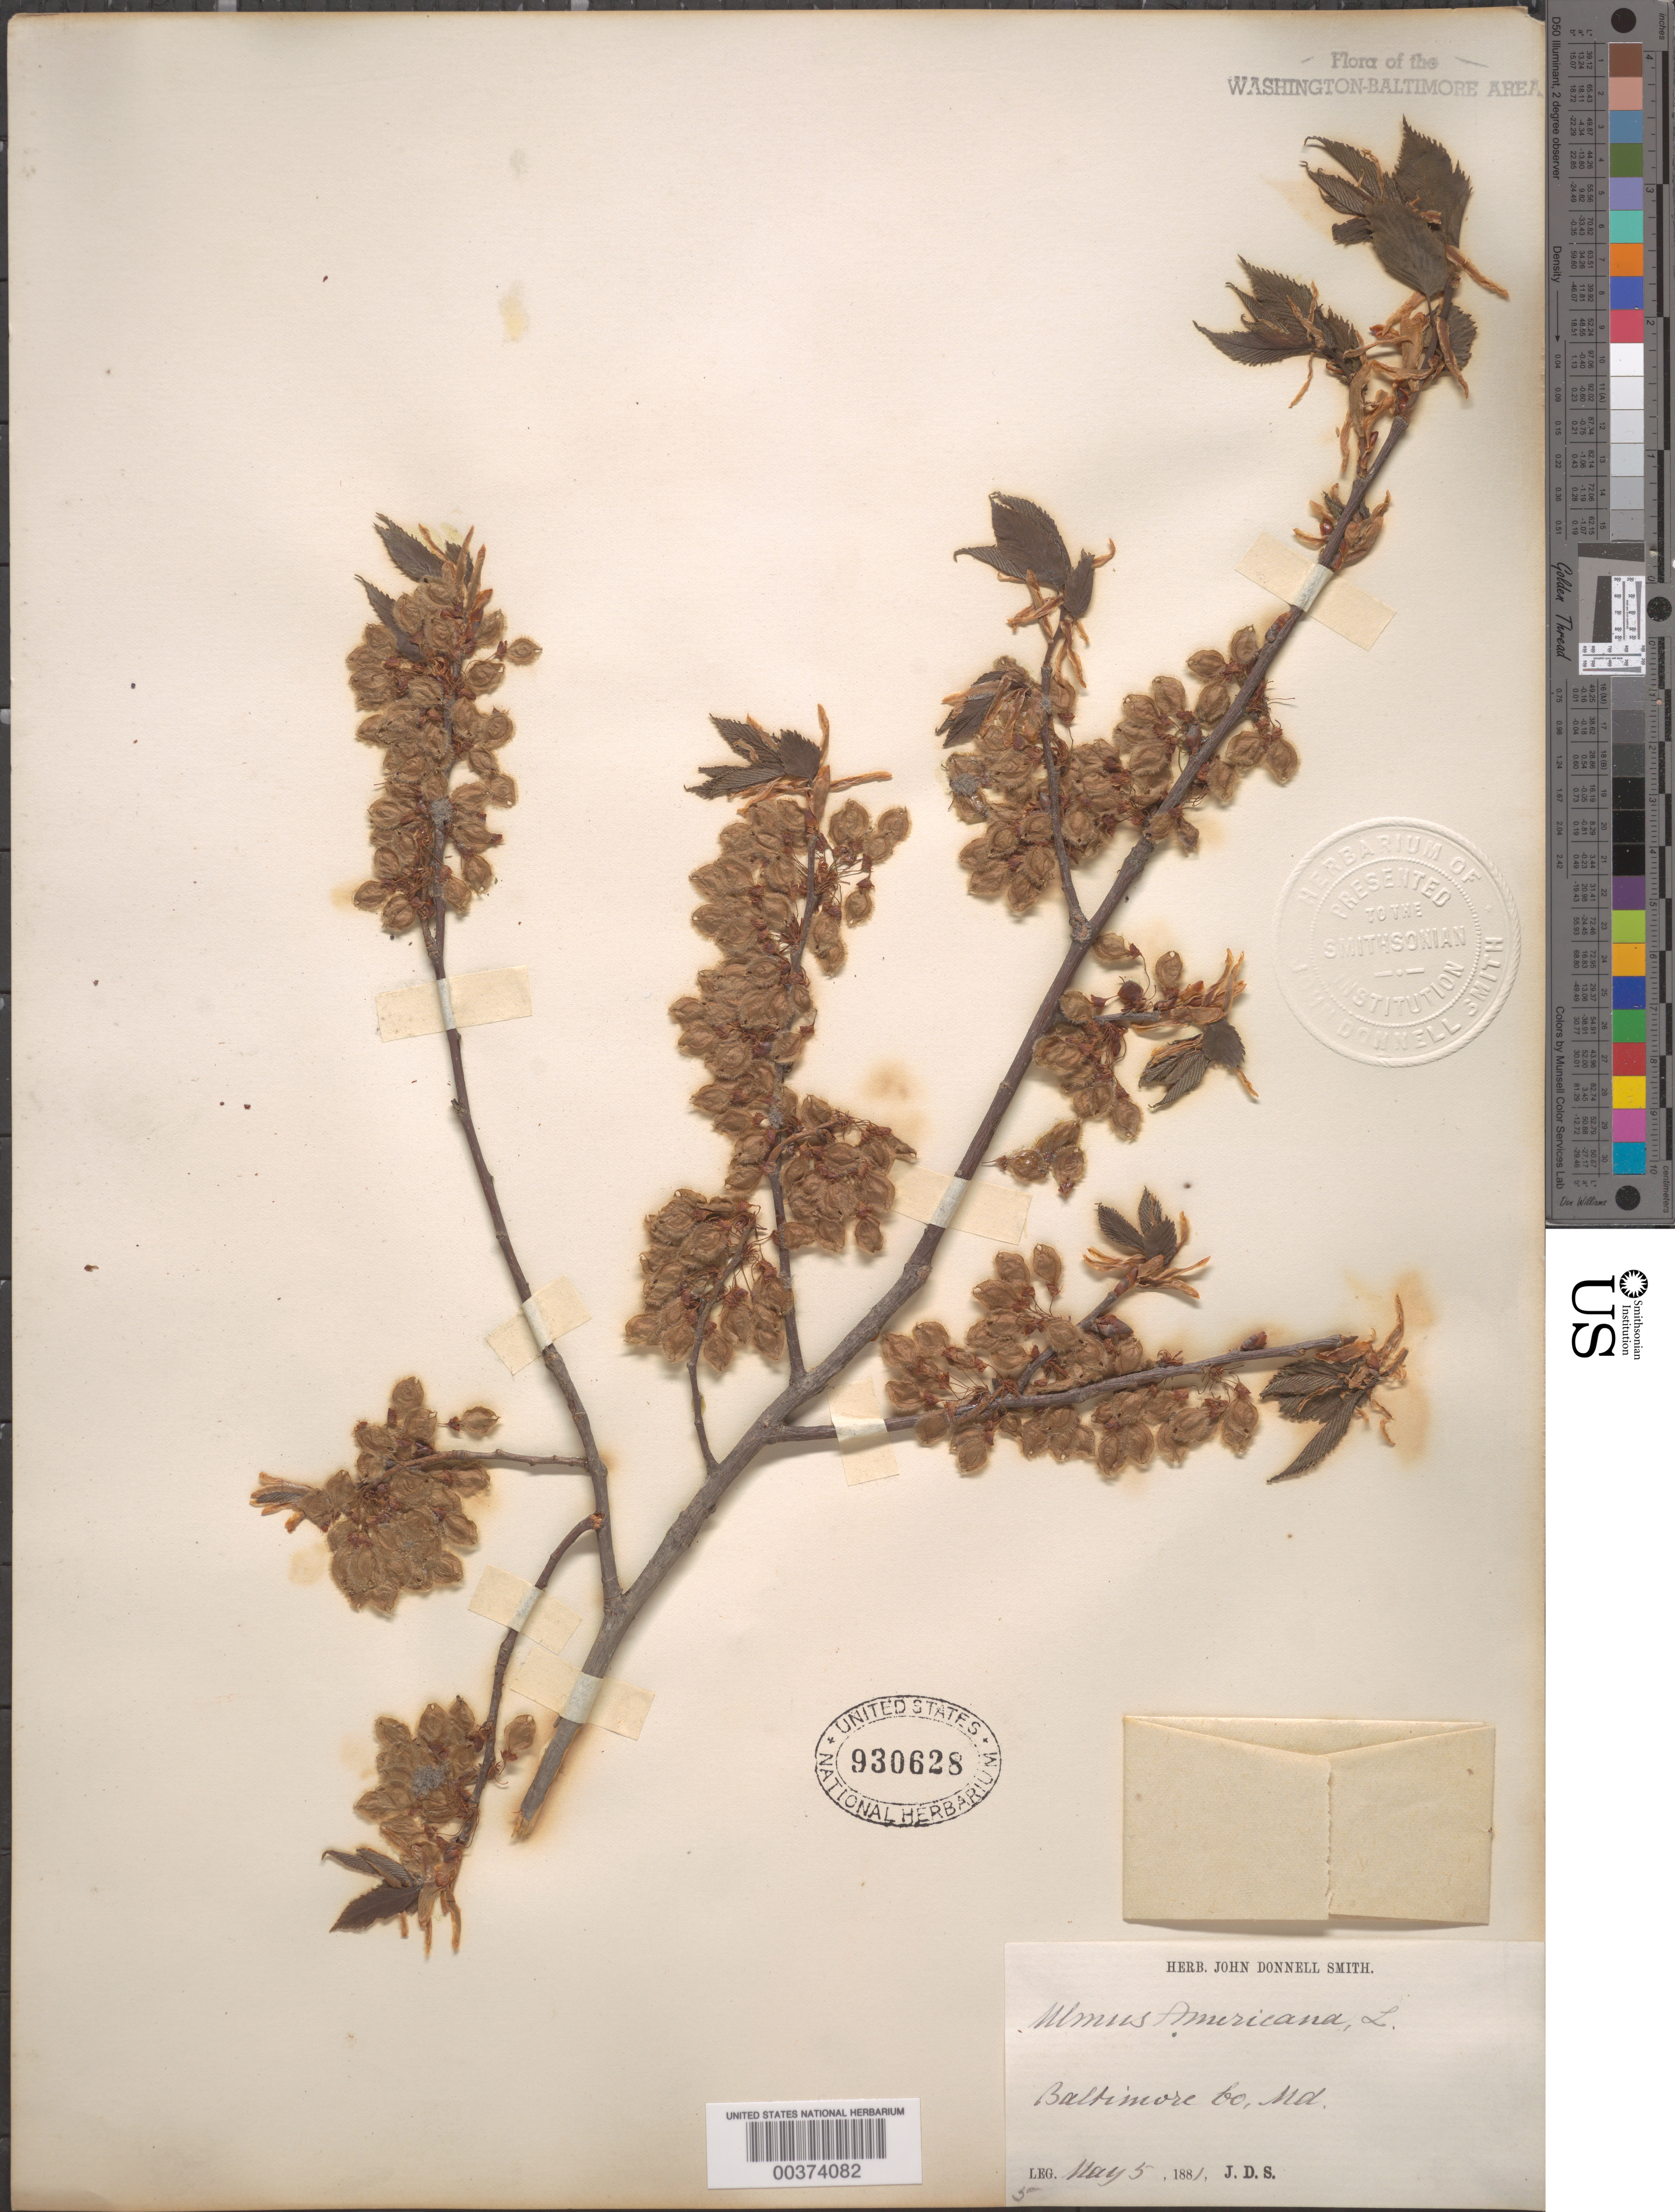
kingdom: Plantae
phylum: Tracheophyta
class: Magnoliopsida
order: Rosales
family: Ulmaceae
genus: Ulmus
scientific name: Ulmus americana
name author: L.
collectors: J. Donnell Smith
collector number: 5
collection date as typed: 05 May 1881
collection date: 1881-05-05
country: United States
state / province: Maryland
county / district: Baltimore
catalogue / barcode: US 930628